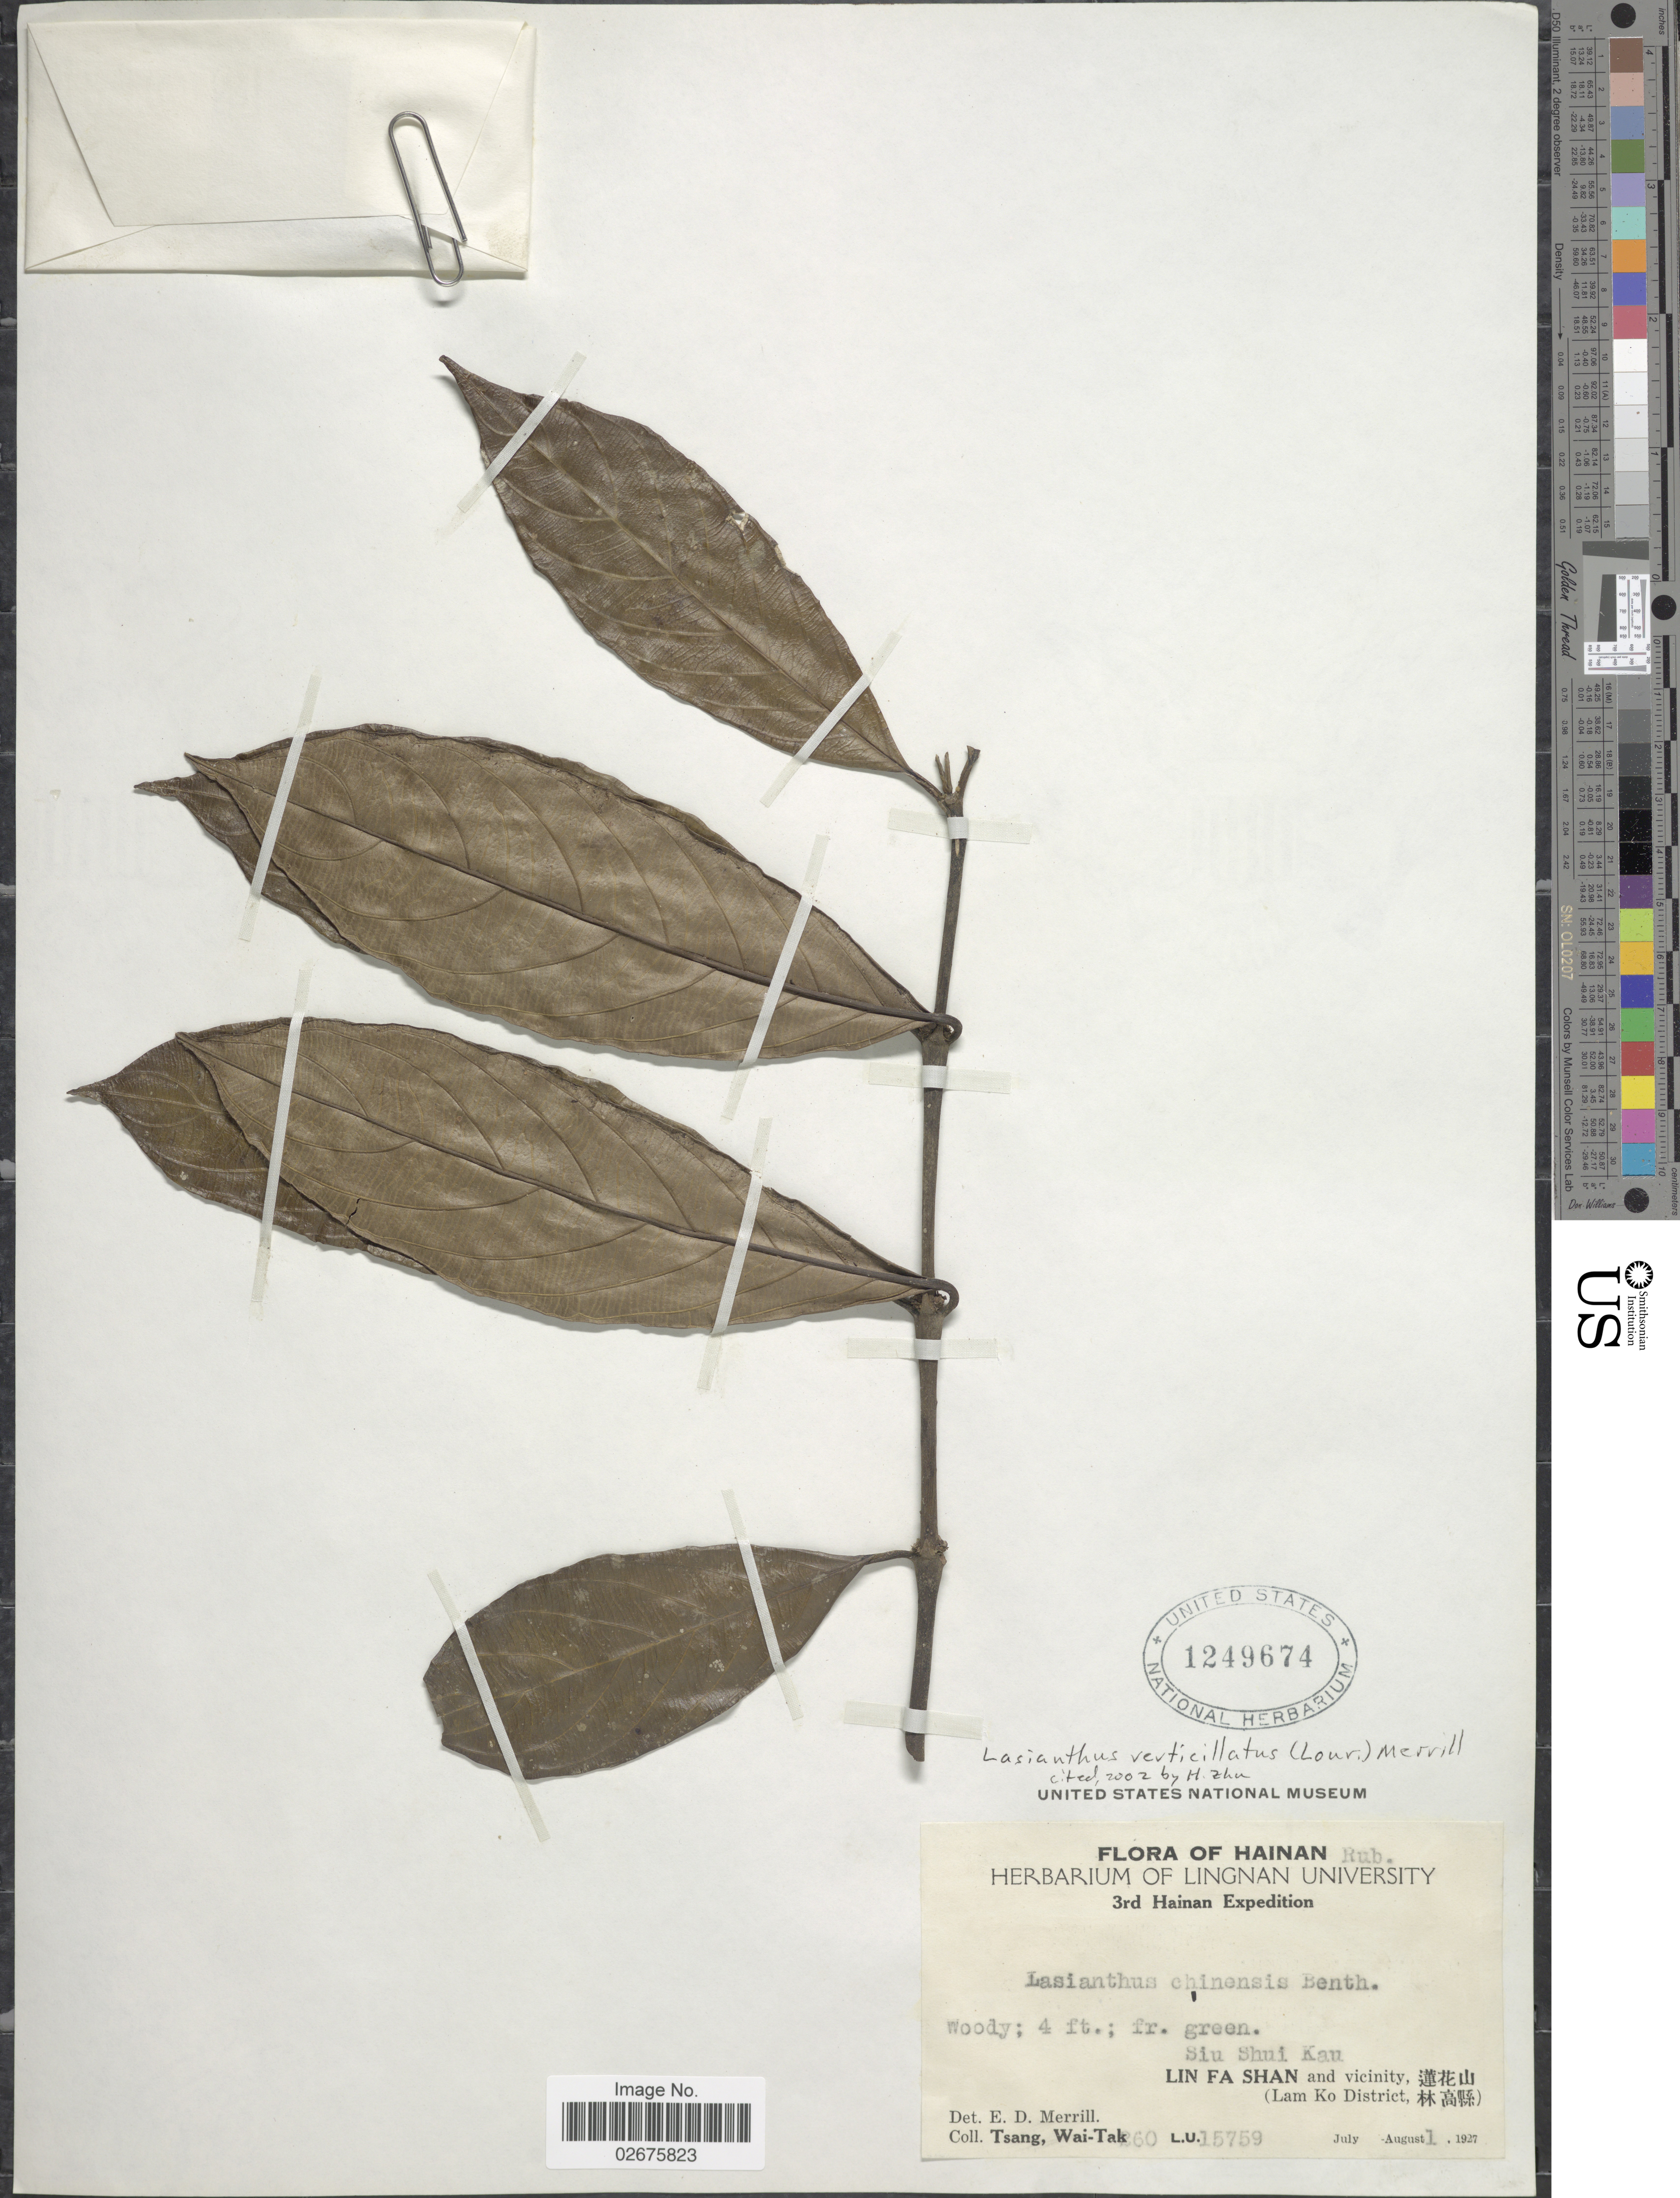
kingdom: Plantae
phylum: Tracheophyta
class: Magnoliopsida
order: Gentianales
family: Rubiaceae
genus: Lasianthus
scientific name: Lasianthus verticillatus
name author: (Lour.) Merr.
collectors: W. T. Tsang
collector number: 260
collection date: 1927-08-01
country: China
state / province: Hainan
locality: Siu Shui Kau, Lin Fa Shan and vicinity, (Lam Ko District)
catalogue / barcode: US 1249674